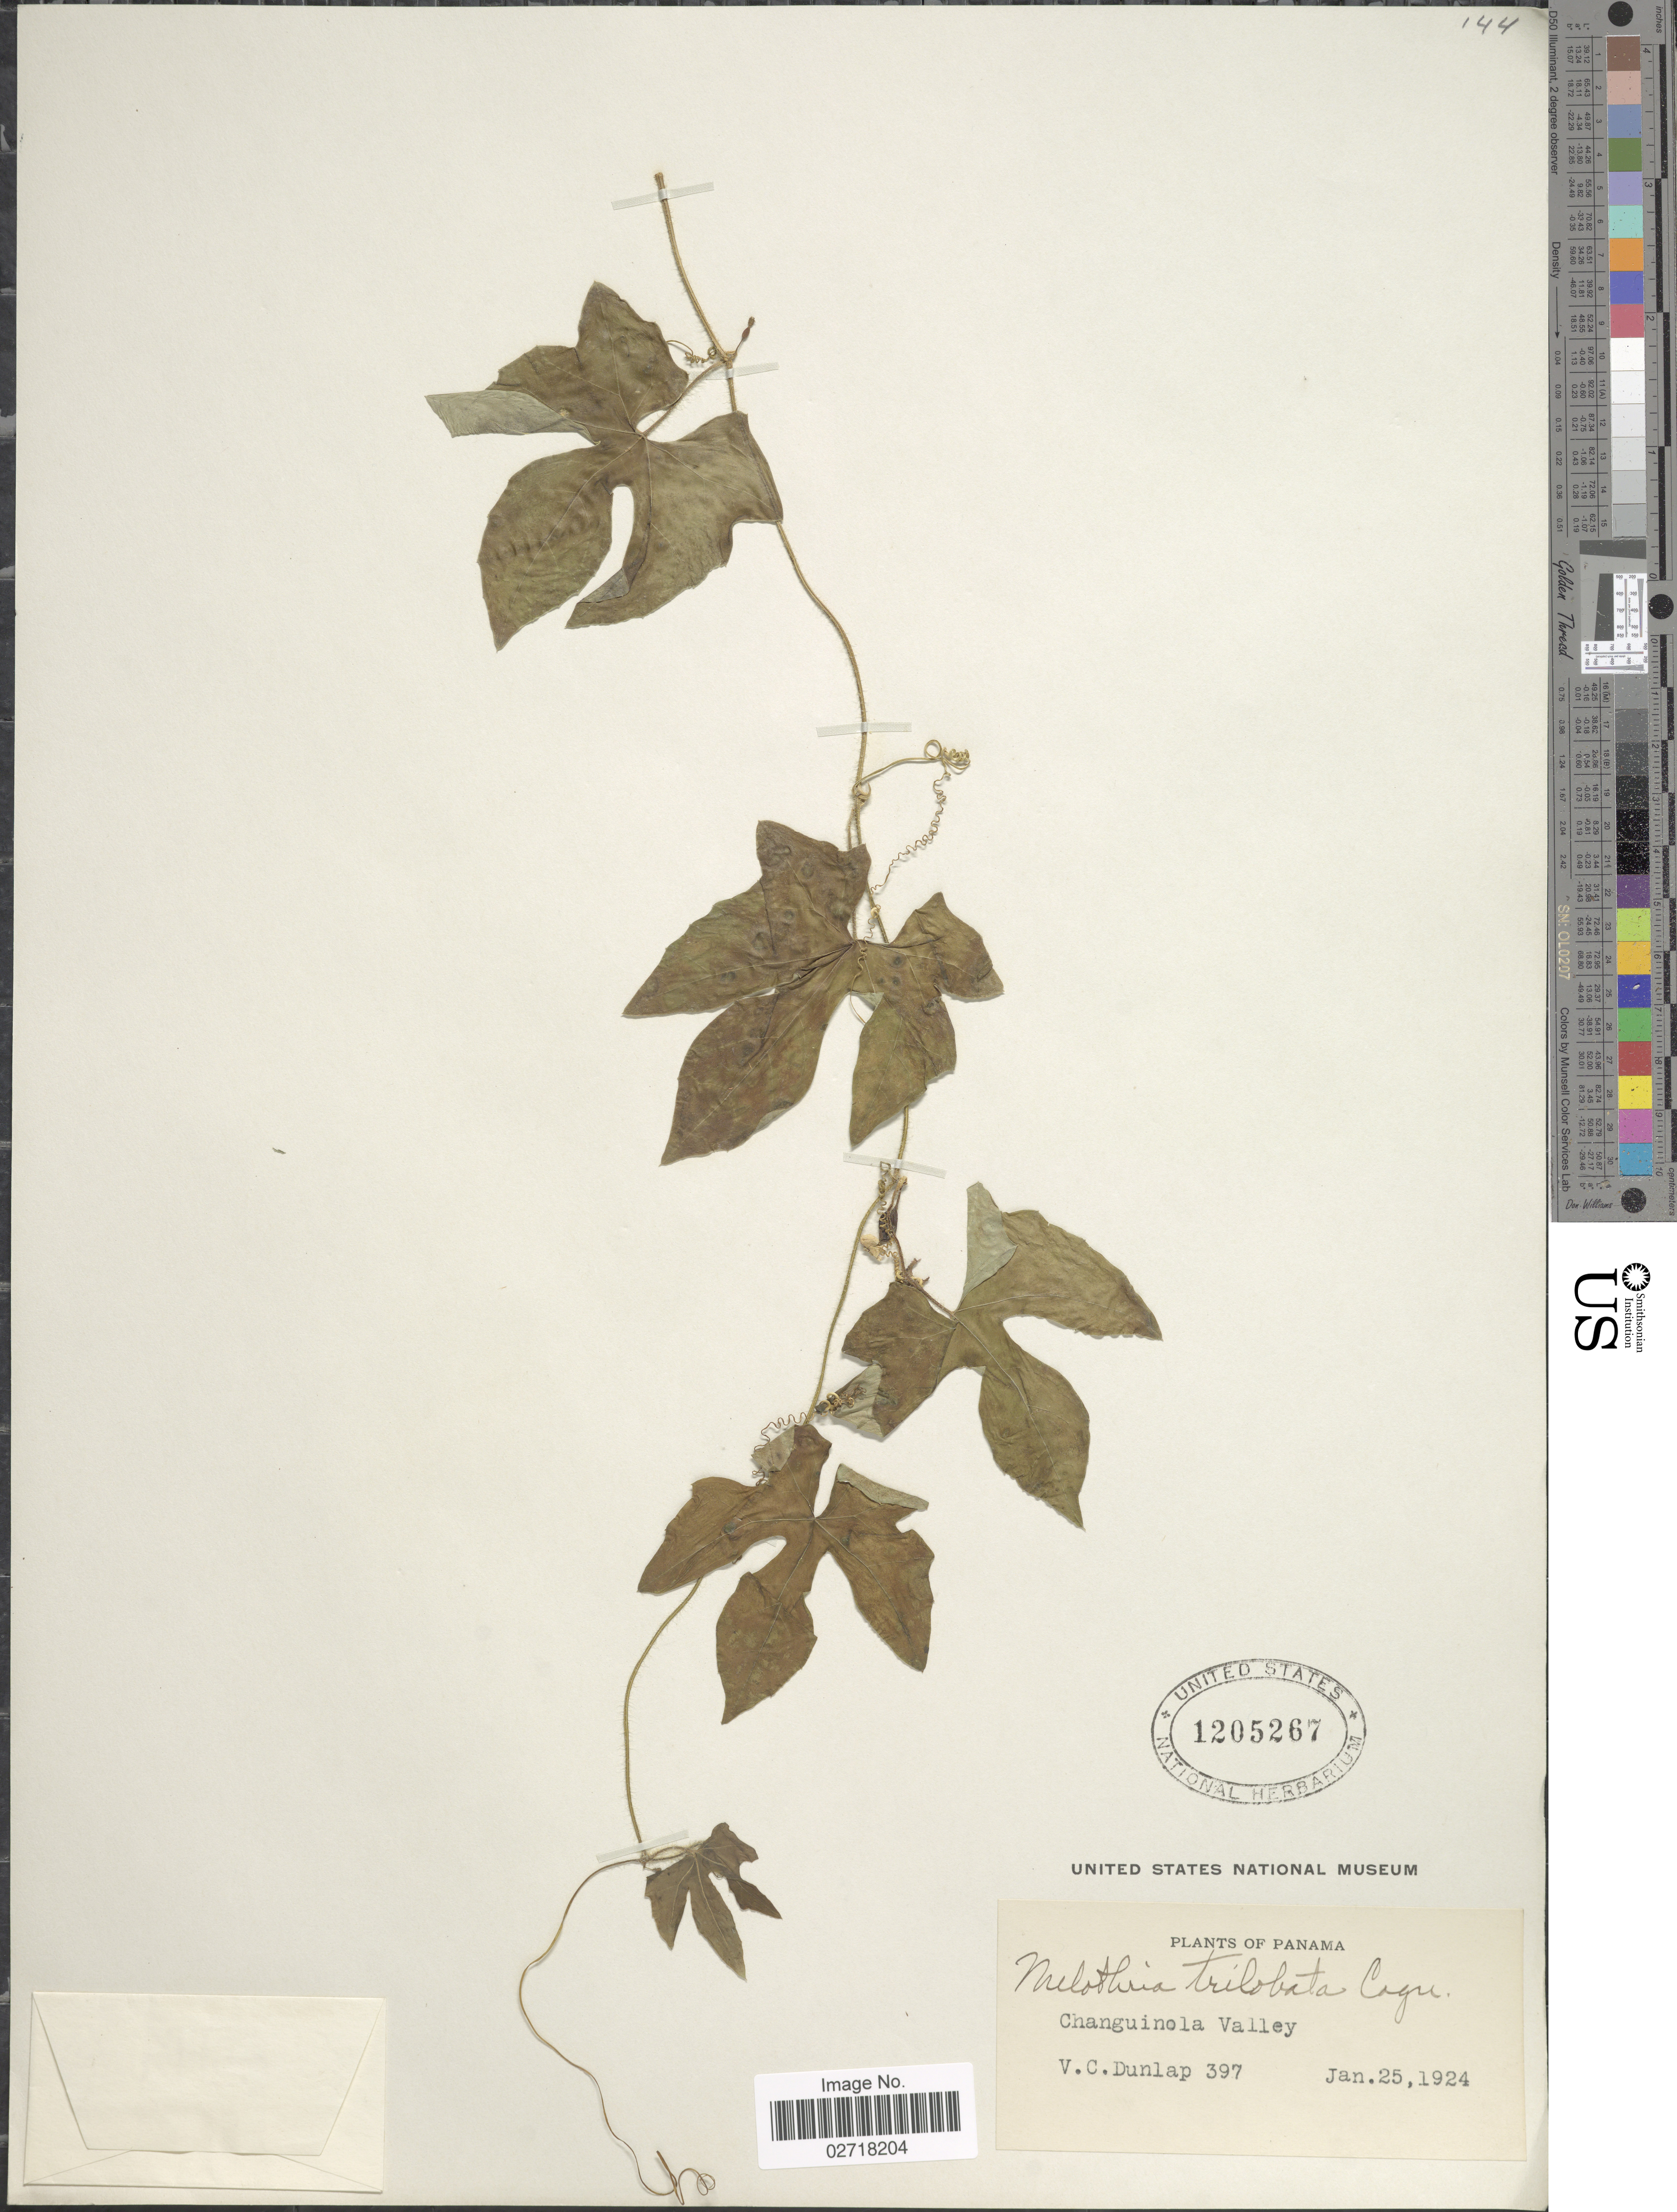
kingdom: Plantae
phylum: Tracheophyta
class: Magnoliopsida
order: Cucurbitales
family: Cucurbitaceae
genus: Melothria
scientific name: Melothria trilobata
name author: Cogn.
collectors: V. C. Dunlap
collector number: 397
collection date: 1924-01-25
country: Panama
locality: Changuinola Valley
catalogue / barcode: US 1205267